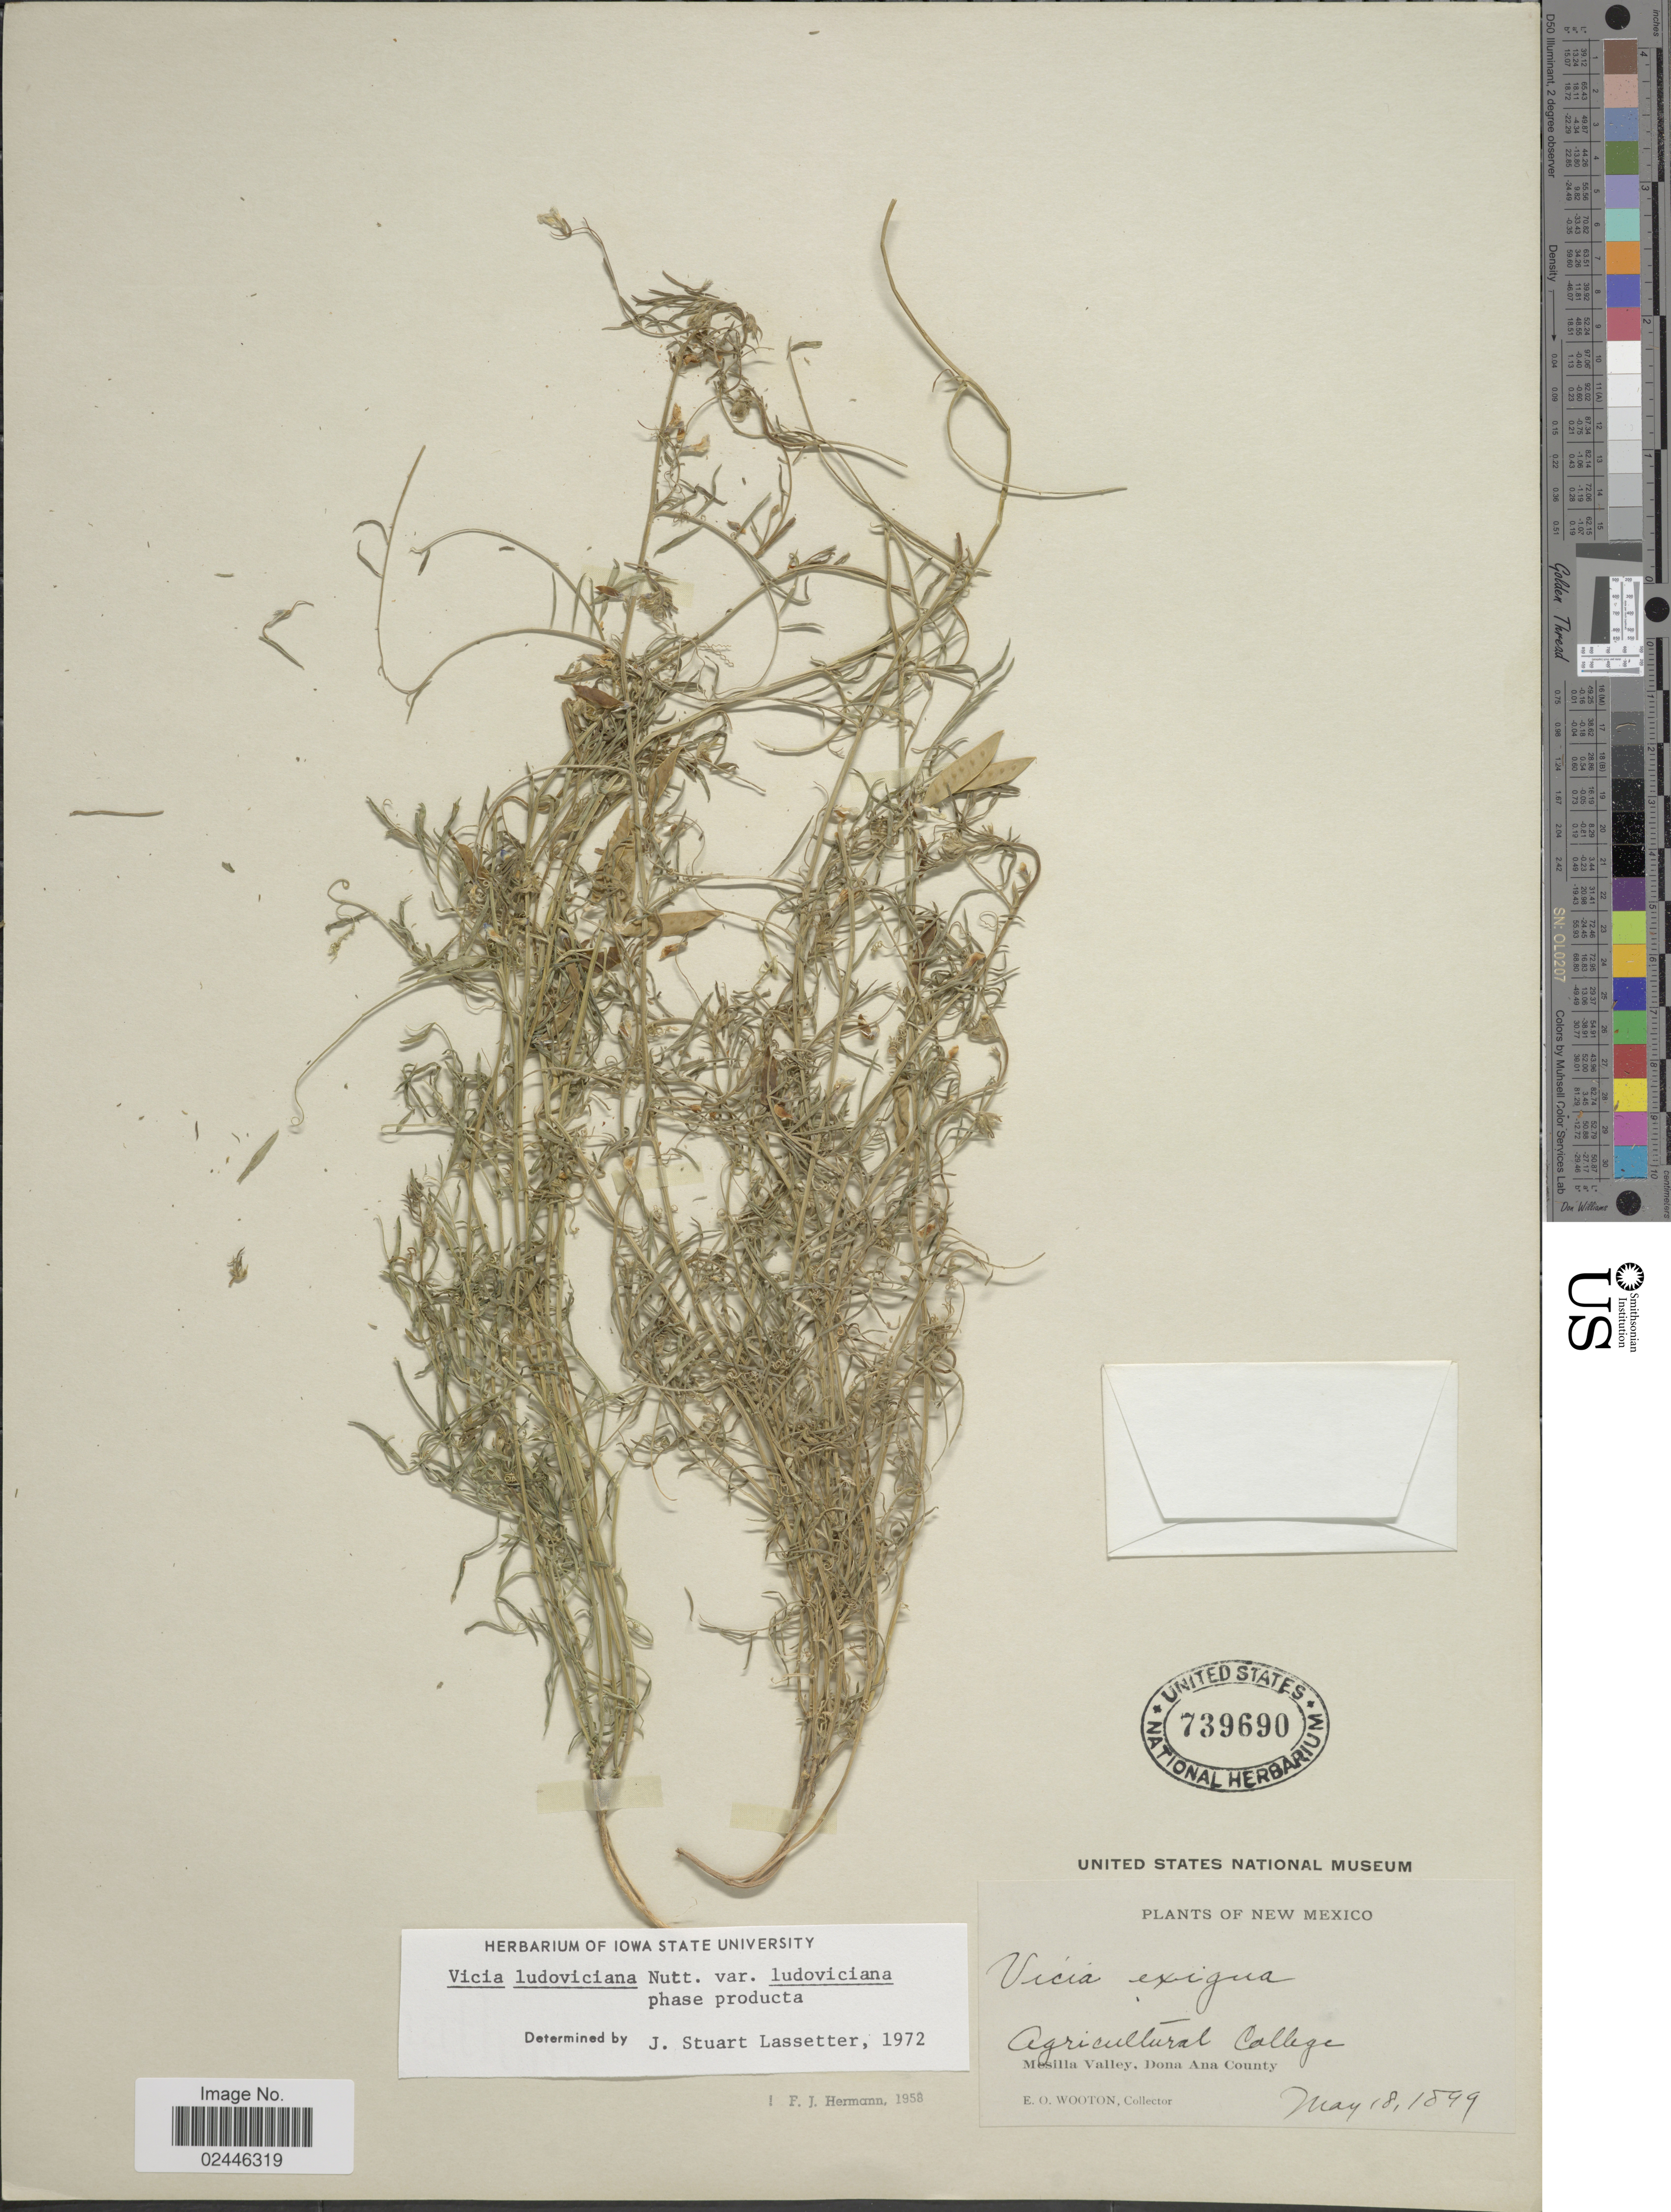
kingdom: Plantae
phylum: Tracheophyta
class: Magnoliopsida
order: Fabales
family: Fabaceae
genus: Vicia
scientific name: Vicia ludoviciana var. ludoviciana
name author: Nutt. ex Torr. & A. Gray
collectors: E. O. Wooton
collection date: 1899-05-18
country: United States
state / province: New Mexico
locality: Agricultural College, Mesilla Valley, Dona Ana County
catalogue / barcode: US 739690